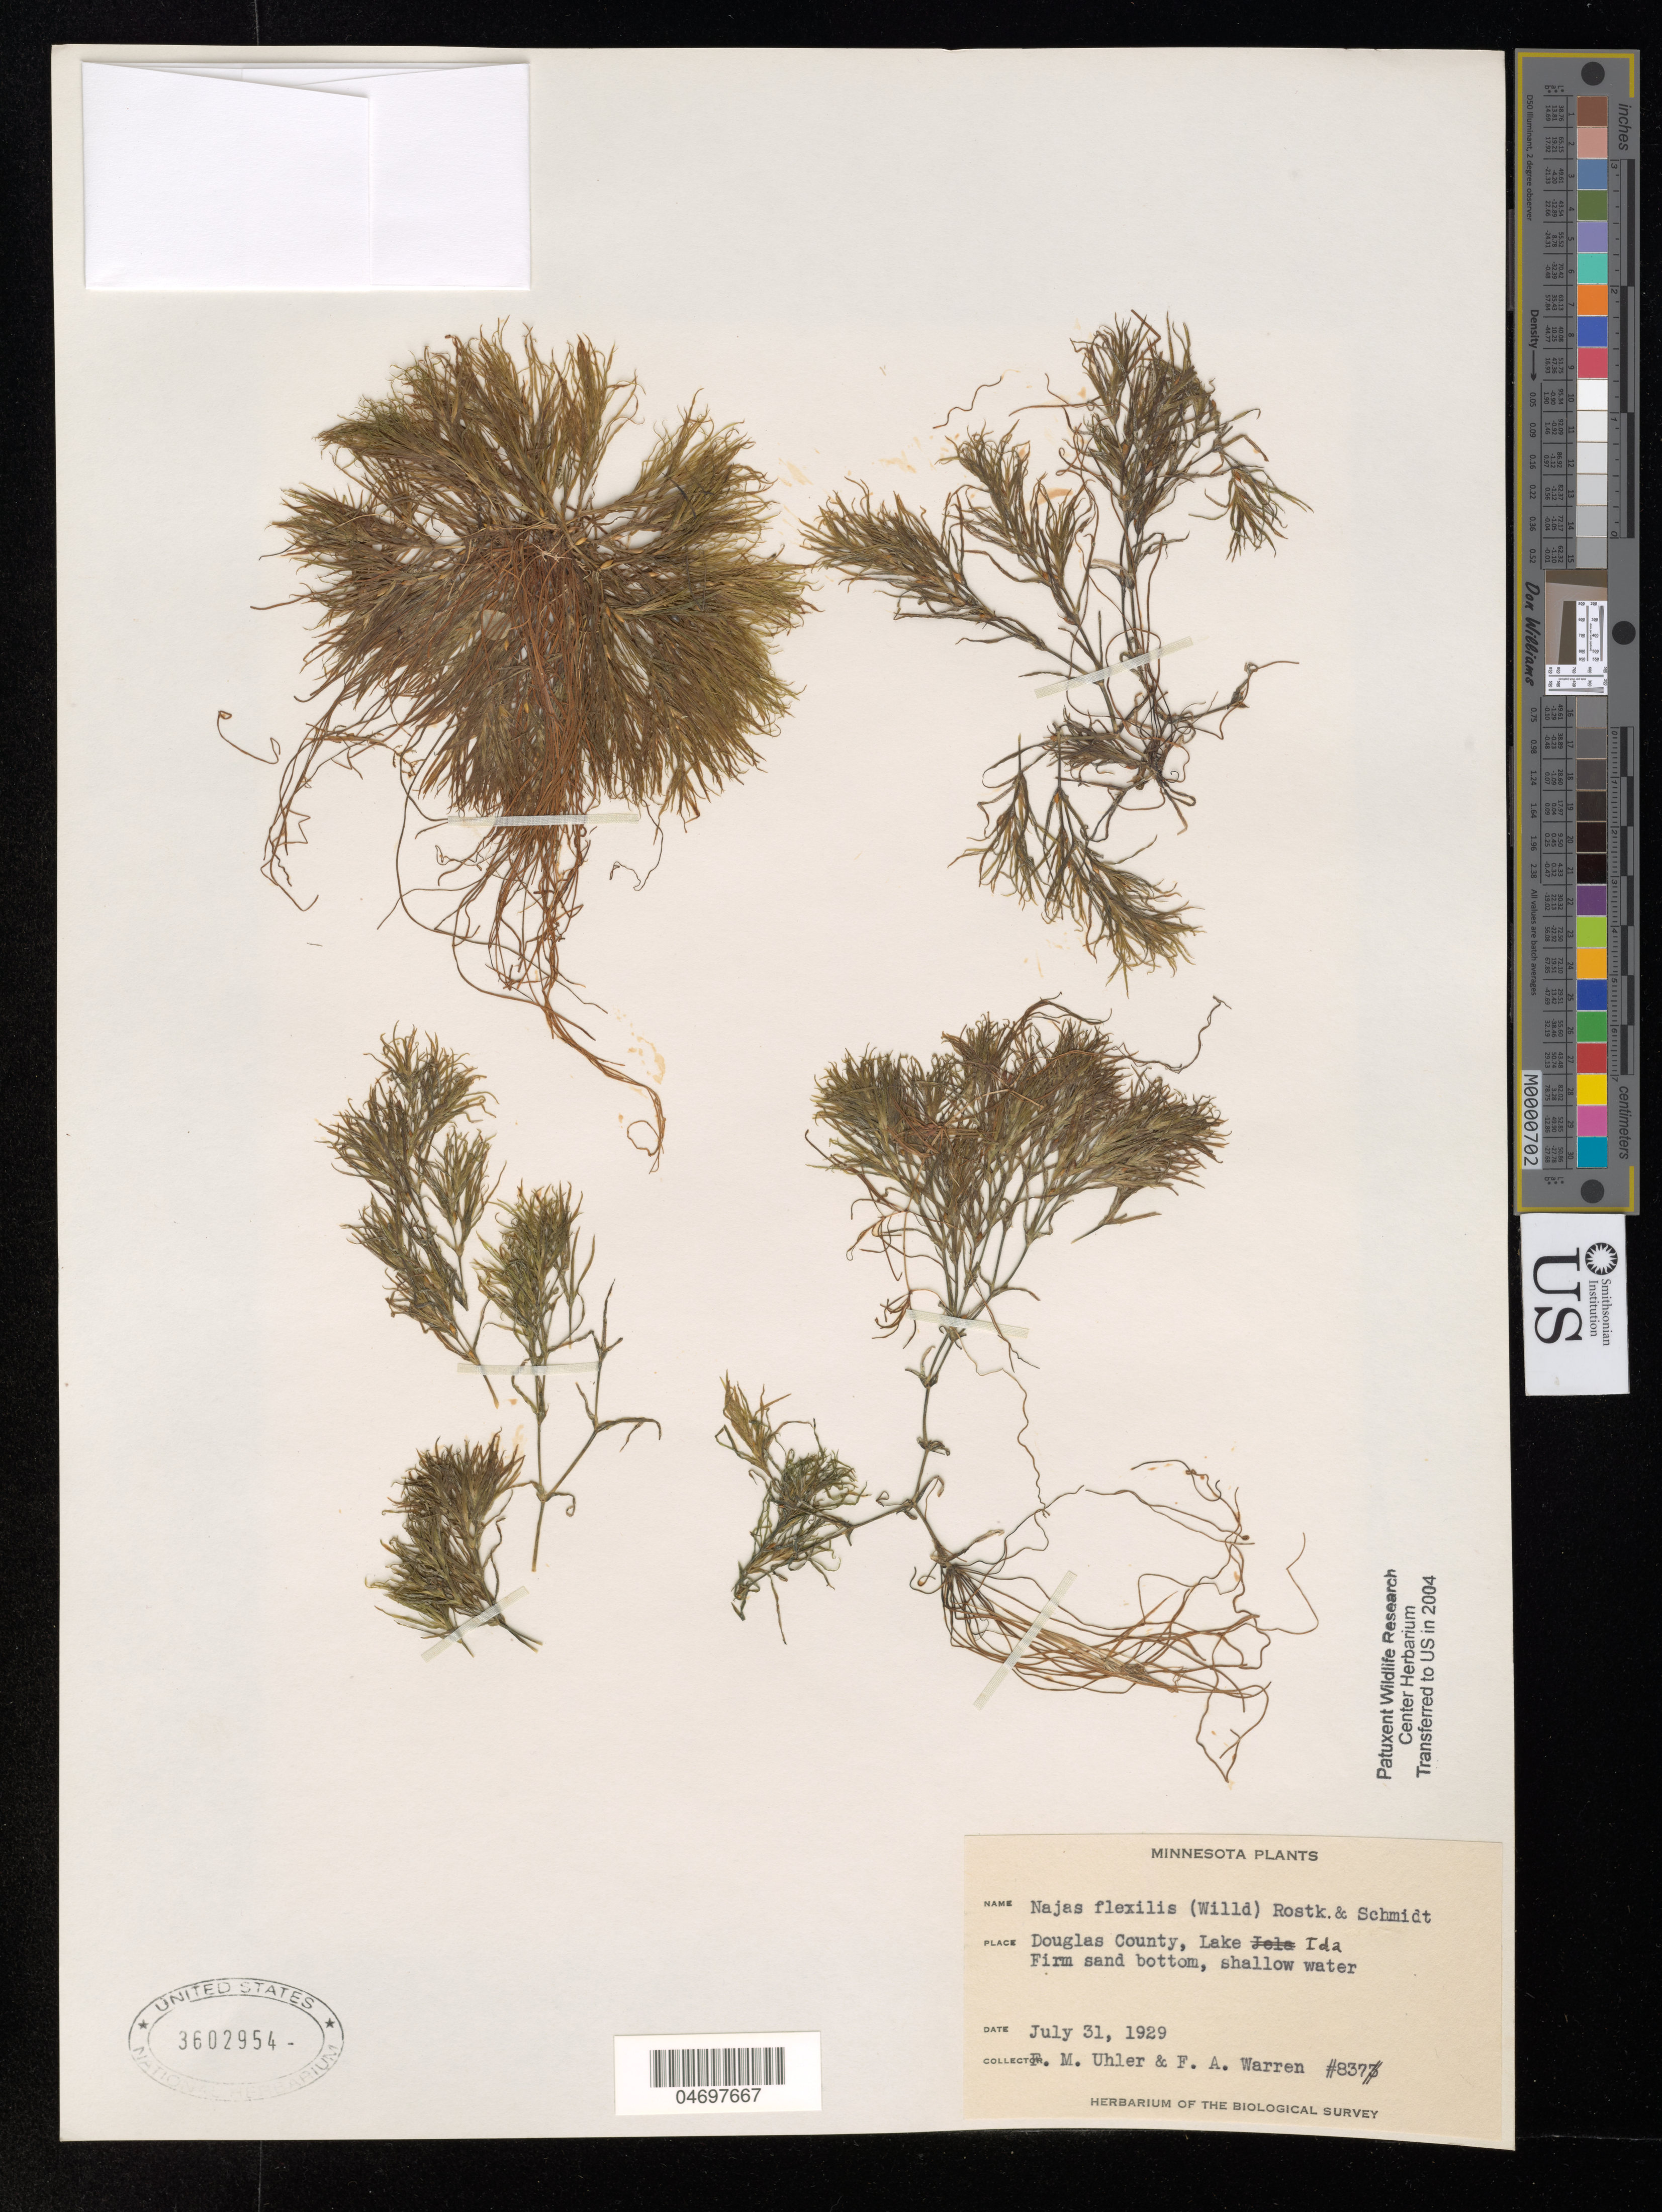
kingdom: Plantae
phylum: Tracheophyta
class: Liliopsida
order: Alismatales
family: Hydrocharitaceae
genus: Najas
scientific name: Najas flexilis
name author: (Willd.) Rostk. & Schmidt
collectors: F. Uhler & F. Warren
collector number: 837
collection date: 1929-07-31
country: United States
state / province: Minnesota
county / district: Douglas County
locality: Lake Ida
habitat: Firm sand bottom, shallow water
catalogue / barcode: US 3602954